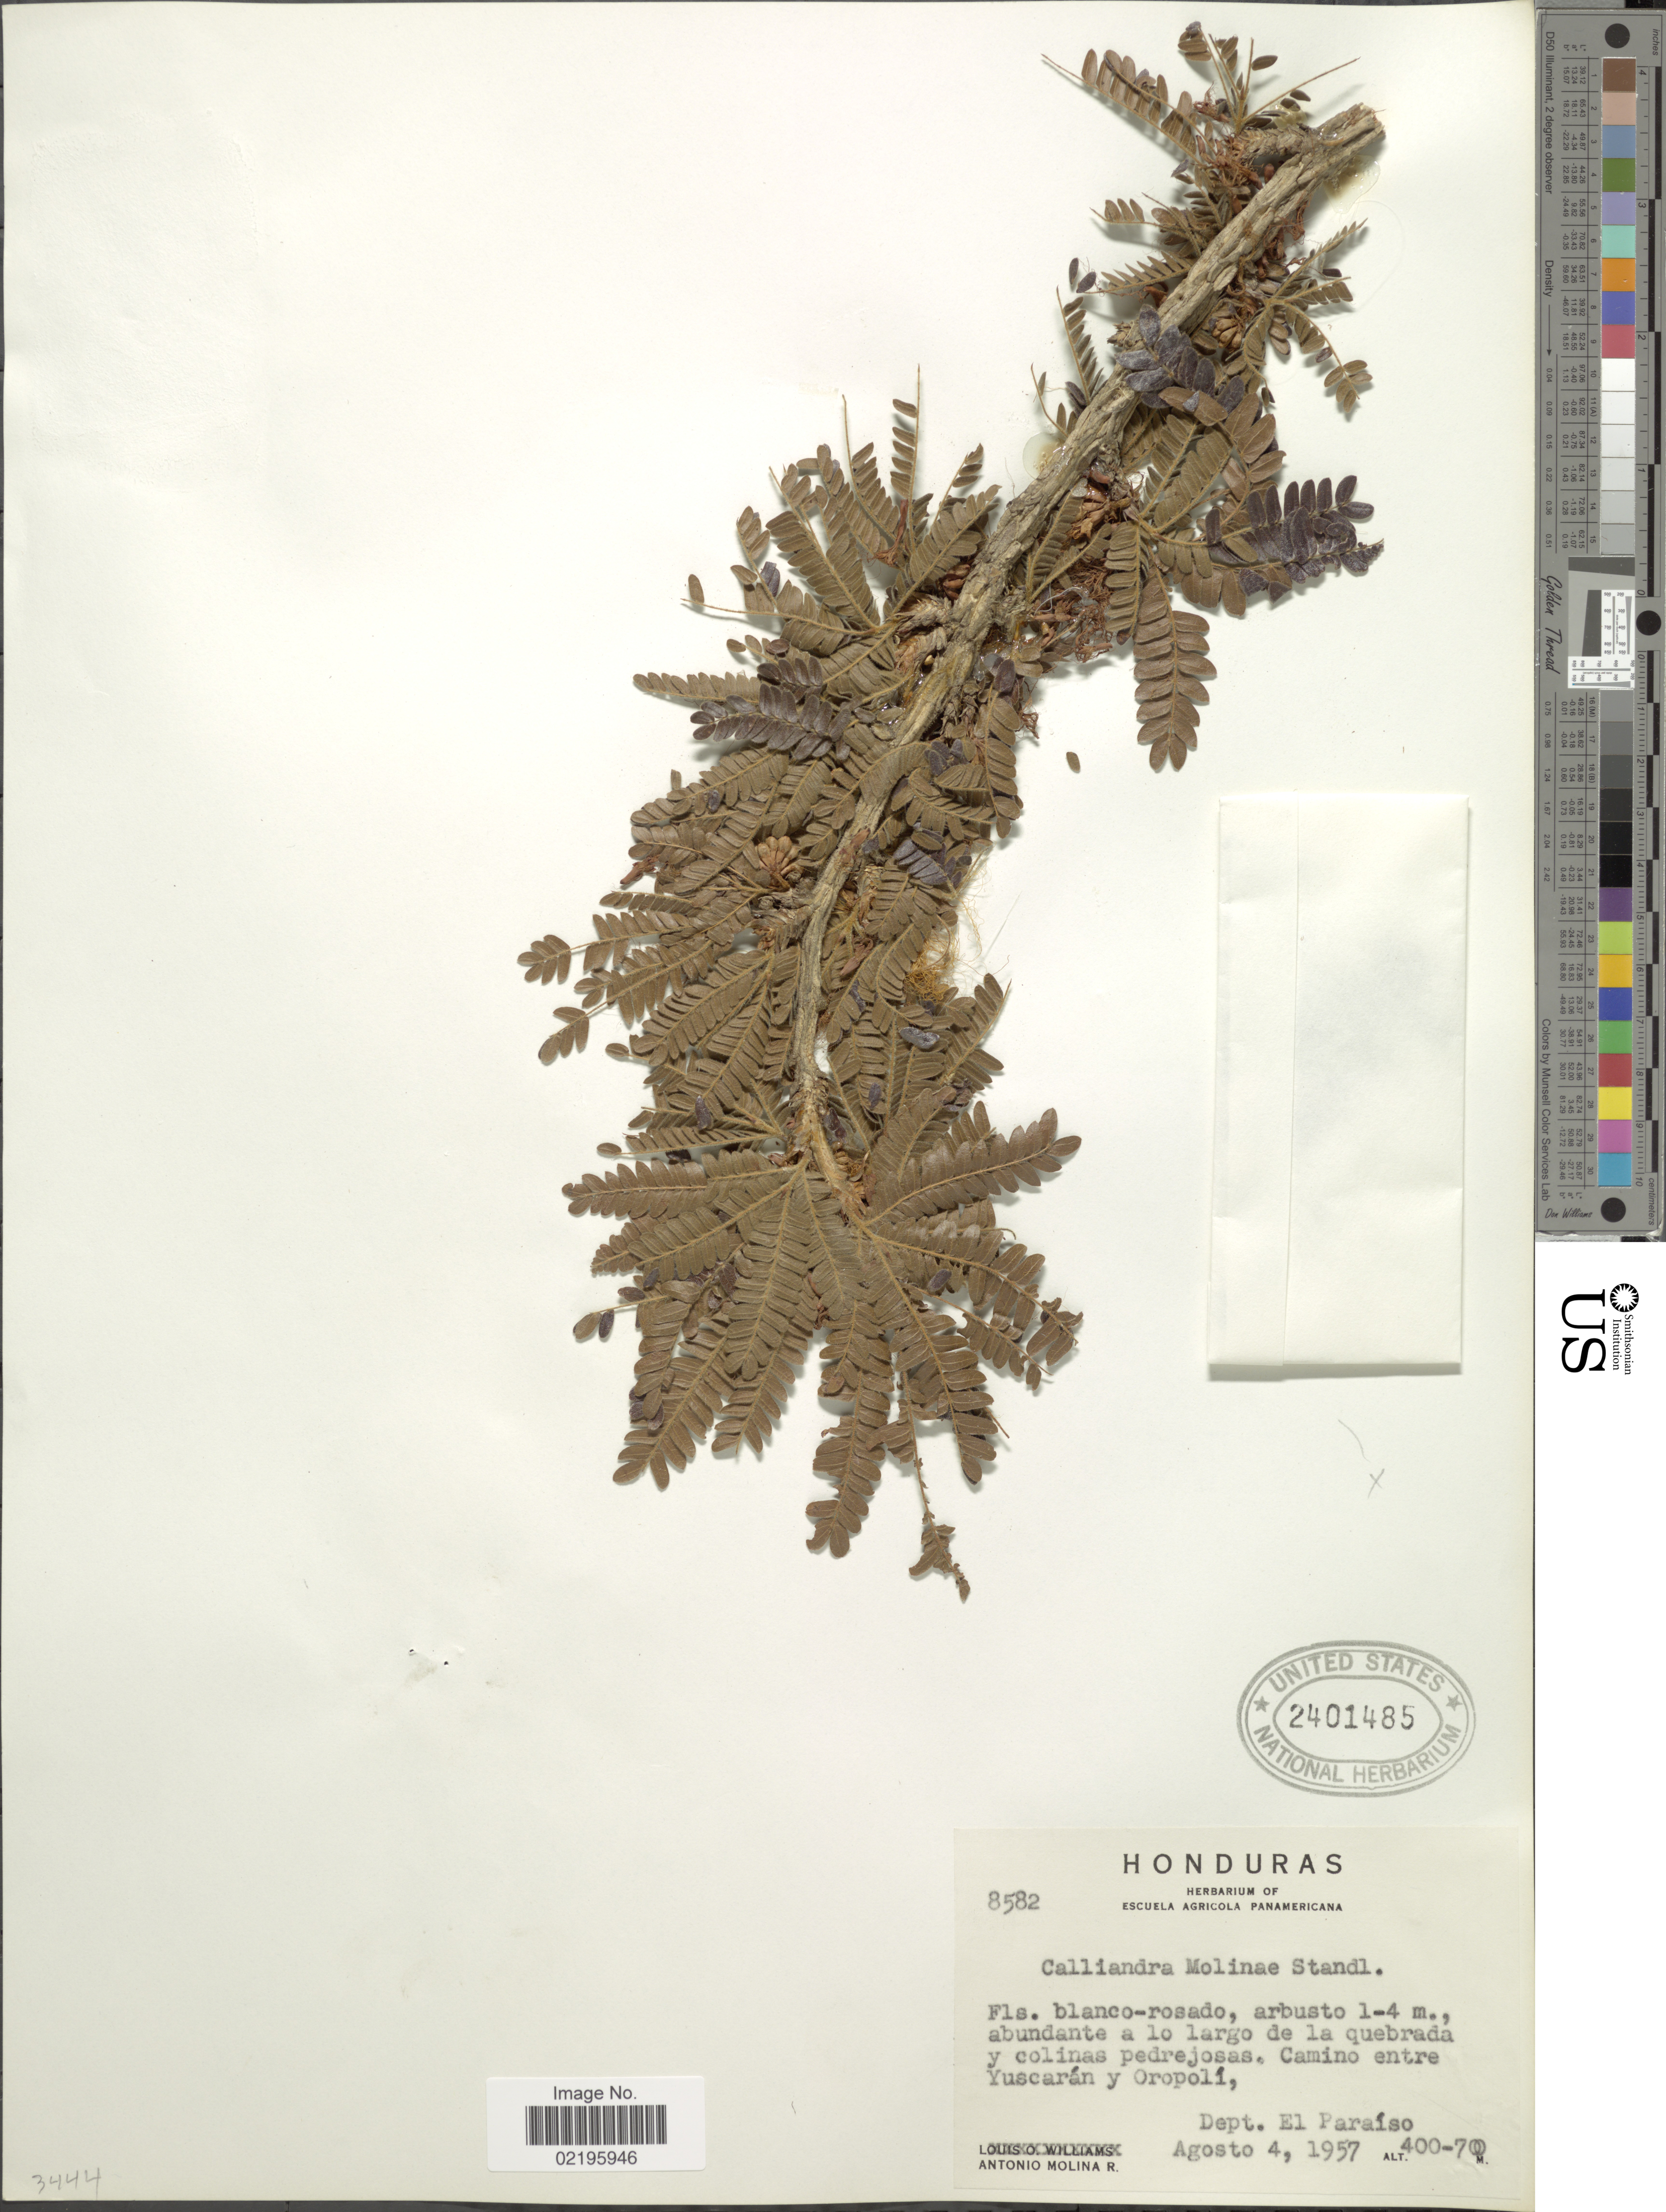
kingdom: Plantae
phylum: Tracheophyta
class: Magnoliopsida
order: Fabales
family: Fabaceae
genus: Calliandra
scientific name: Calliandra molinae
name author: Standl. & Steyerm.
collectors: A. Molina R.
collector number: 8582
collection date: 1957-08-04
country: Honduras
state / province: El Paraíso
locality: Abundante a lo largo de la quebrada y colinas pedrejosas. Camino entre Yuscaran y Oropoli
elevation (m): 400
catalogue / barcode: US 2401485